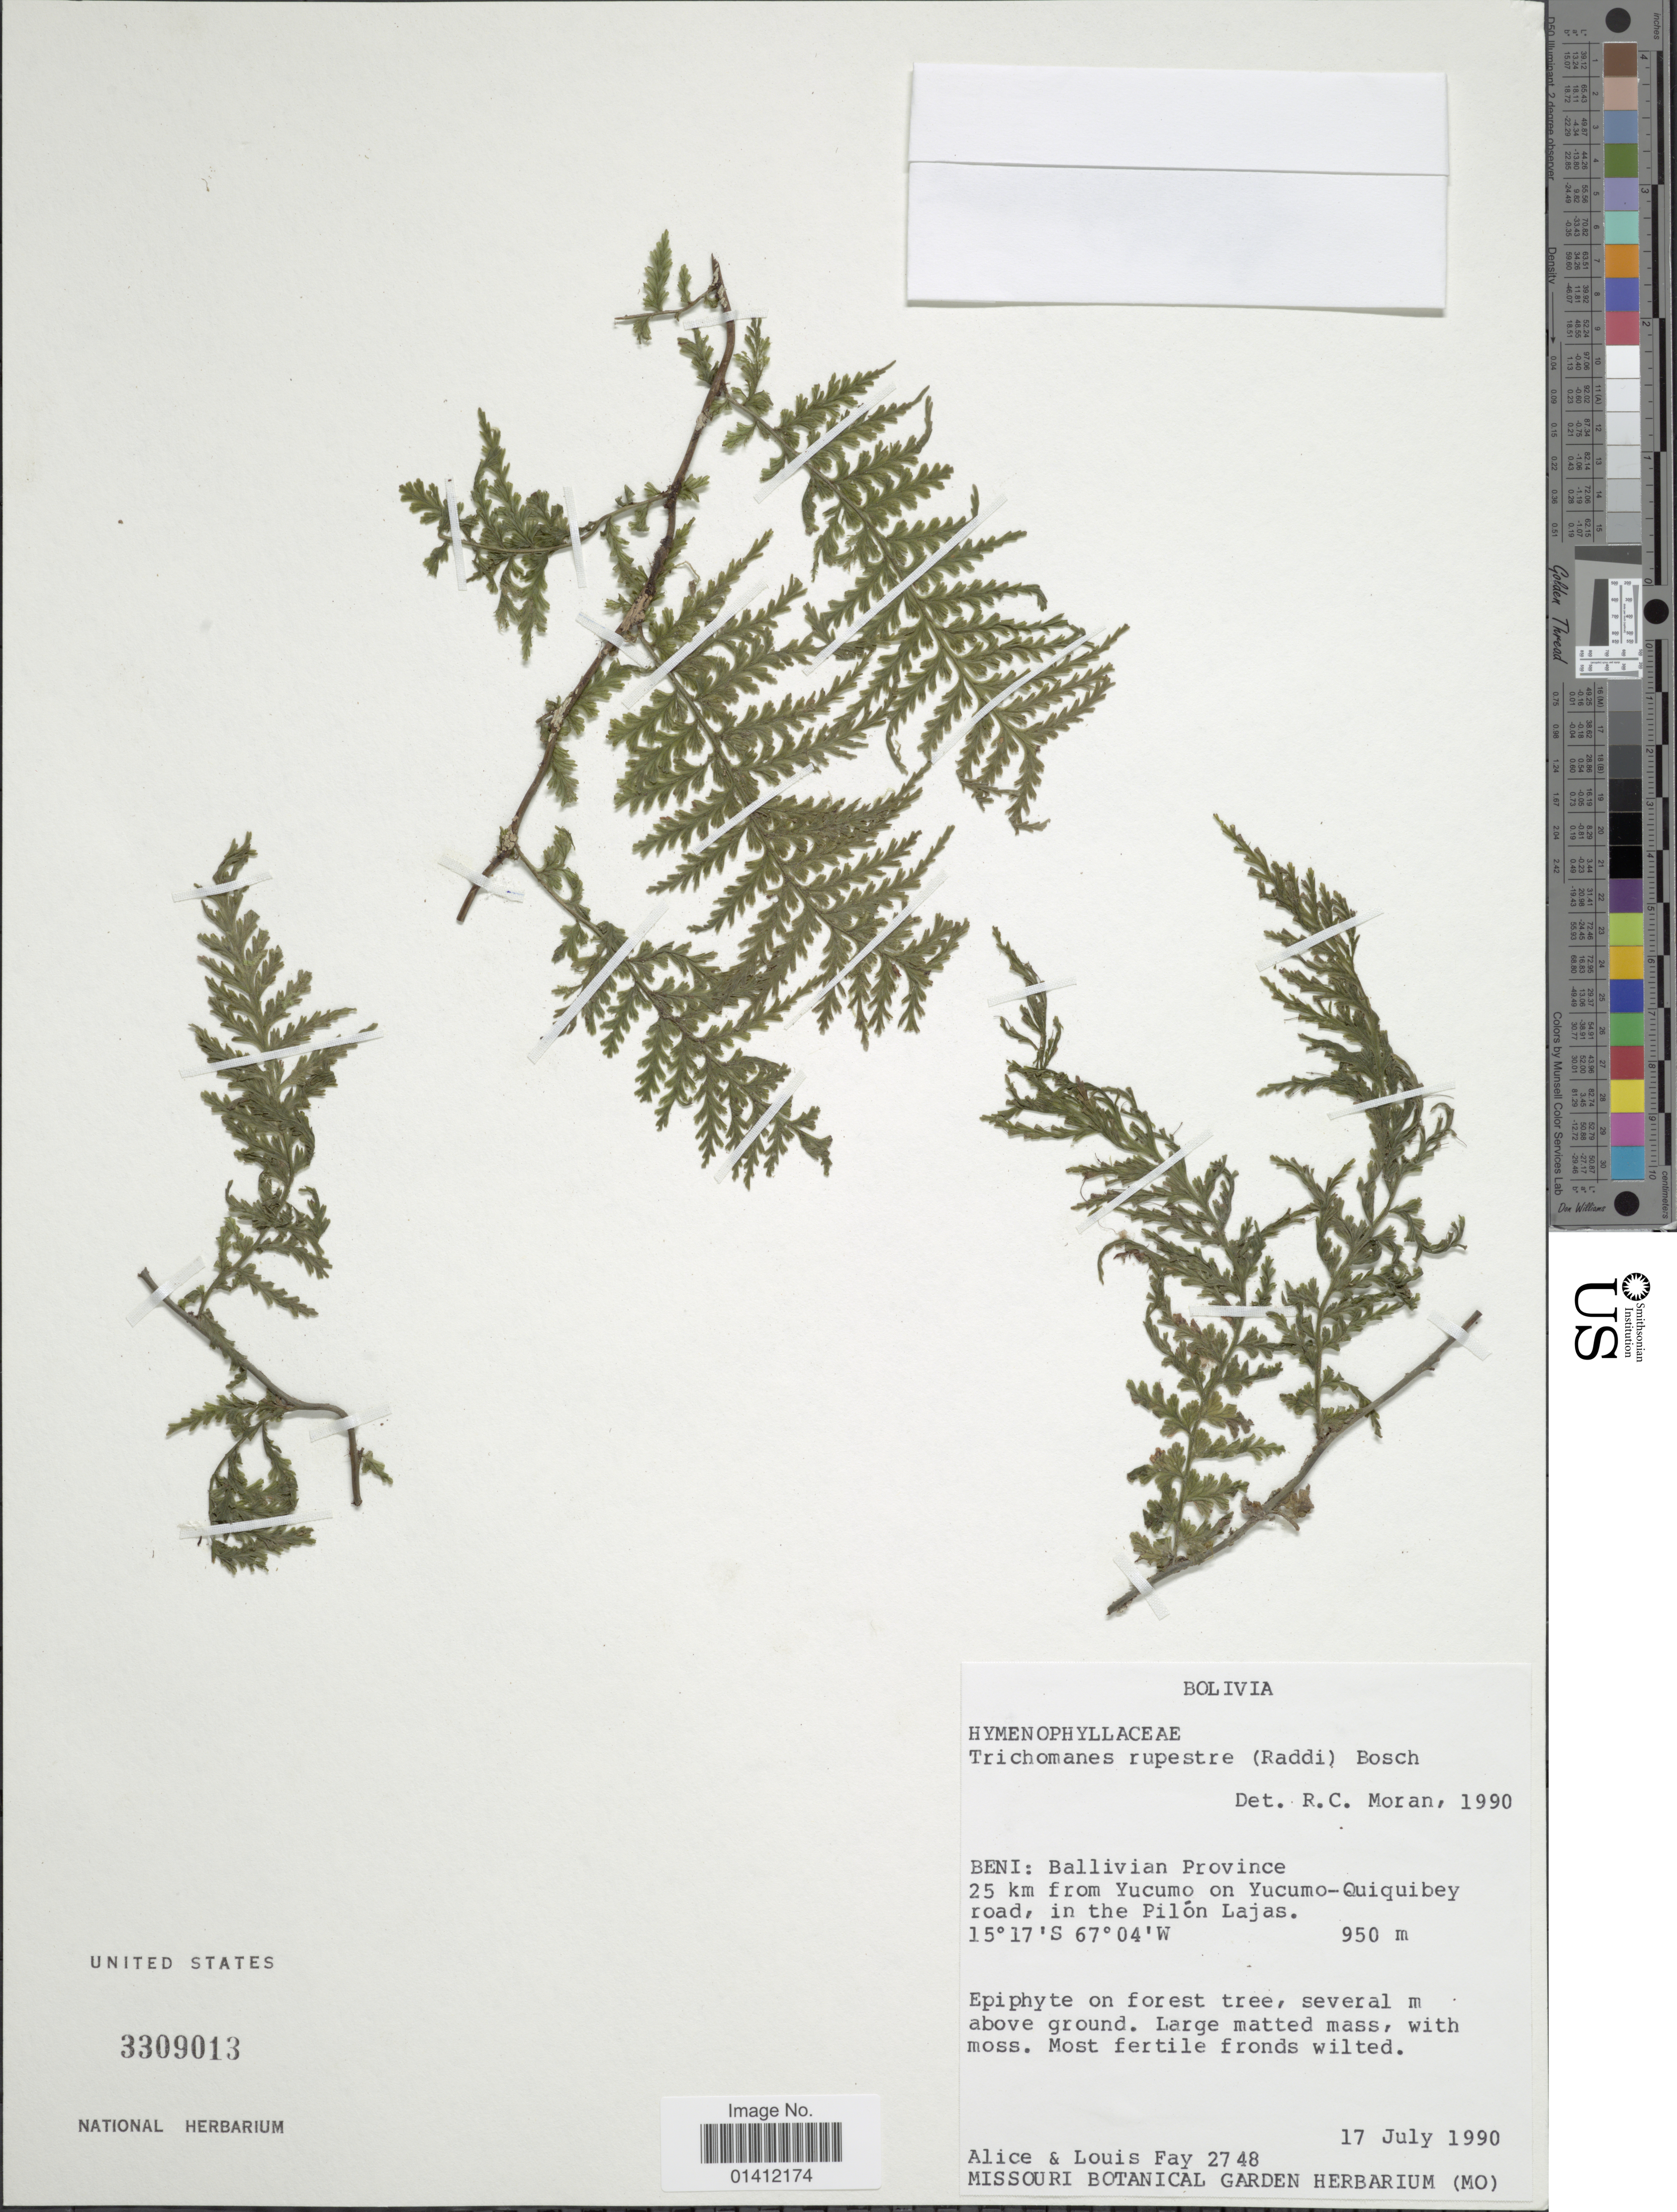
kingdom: Plantae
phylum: Tracheophyta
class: Polypodiopsida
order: Hymenophyllales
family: Hymenophyllaceae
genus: Vandenboschia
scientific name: Vandenboschia rupestris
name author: (Raddi) Ebihara & K. Iwats.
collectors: A. Fay & L. Fay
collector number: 27 48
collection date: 1990-07-17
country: Bolivia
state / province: Beni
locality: Ballivian Province 25 km from Yucumo on Yucumo-Quiquibey road, in the Pilón Lajas. Epiphyt on forest tree, several m above ground. Large matted mass, with moss. Most fertile fronds wilted.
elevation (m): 950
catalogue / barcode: US 3309013